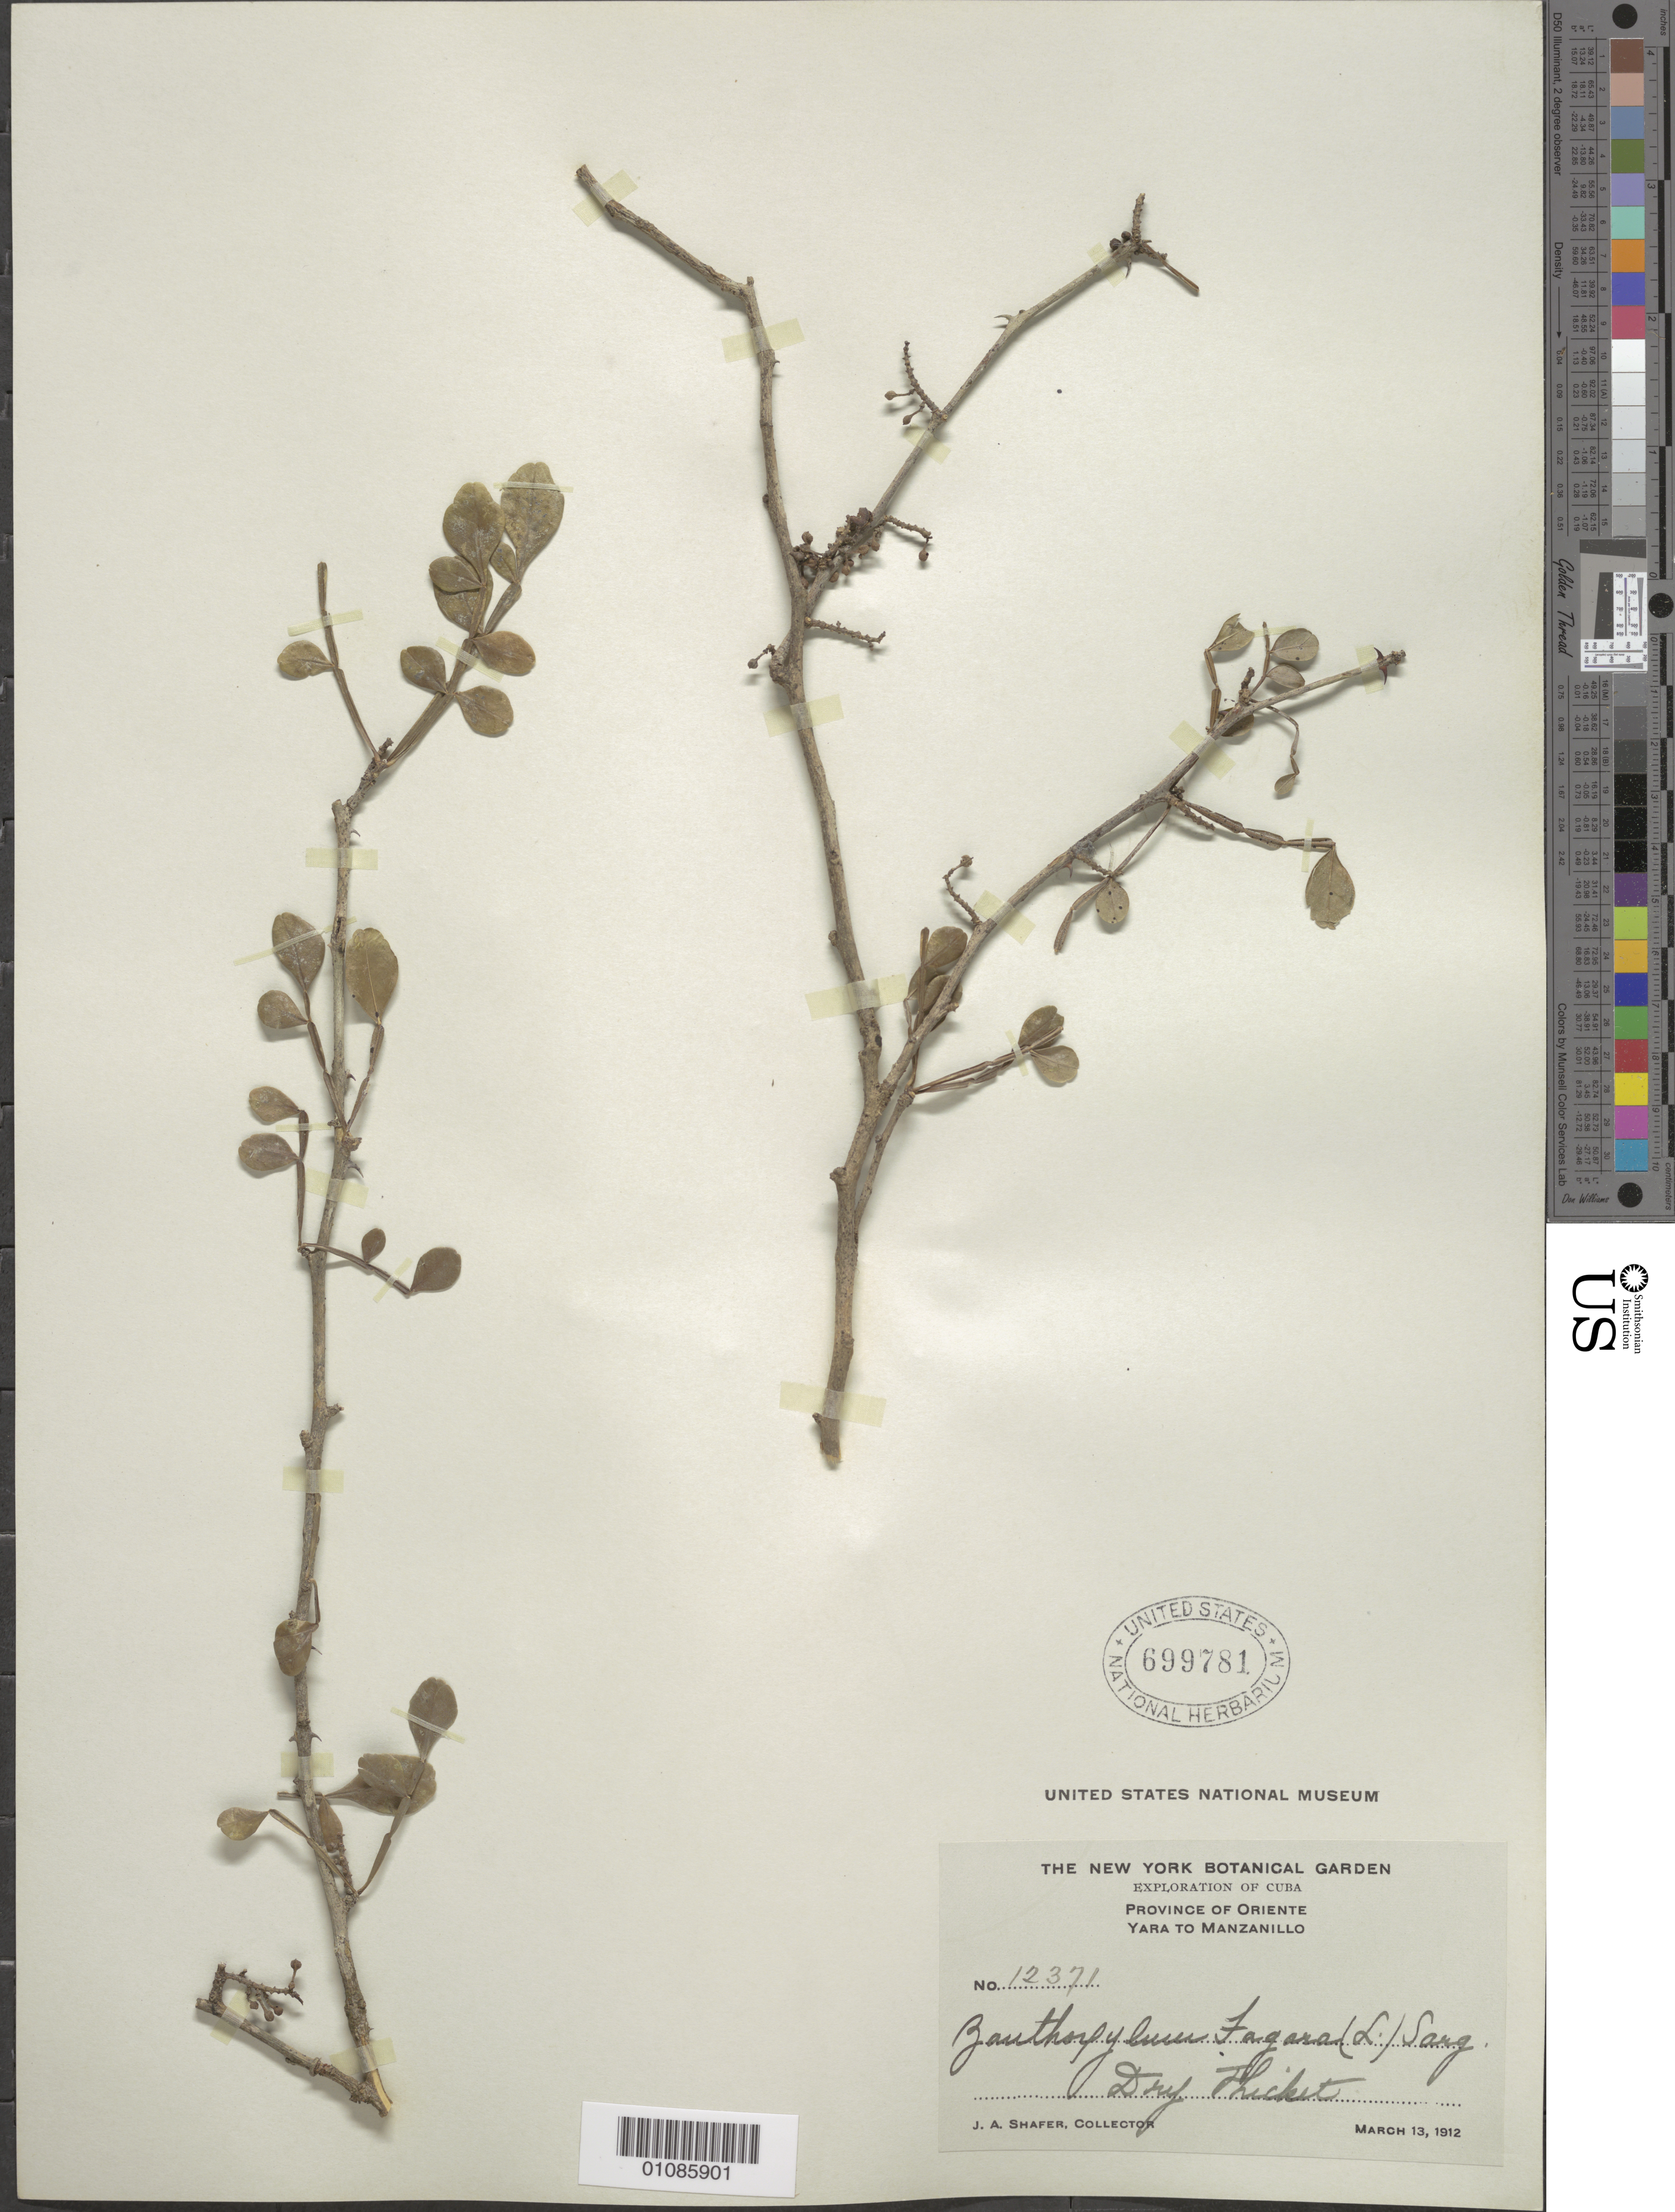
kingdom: Plantae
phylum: Tracheophyta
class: Magnoliopsida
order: Sapindales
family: Rutaceae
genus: Zanthoxylum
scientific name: Zanthoxylum fagara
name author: (L.) Sarg.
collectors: J. A. Shafer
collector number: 12371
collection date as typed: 13 Mar 1912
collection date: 1912-03-13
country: Cuba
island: Cuba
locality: Oriente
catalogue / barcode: US 699781